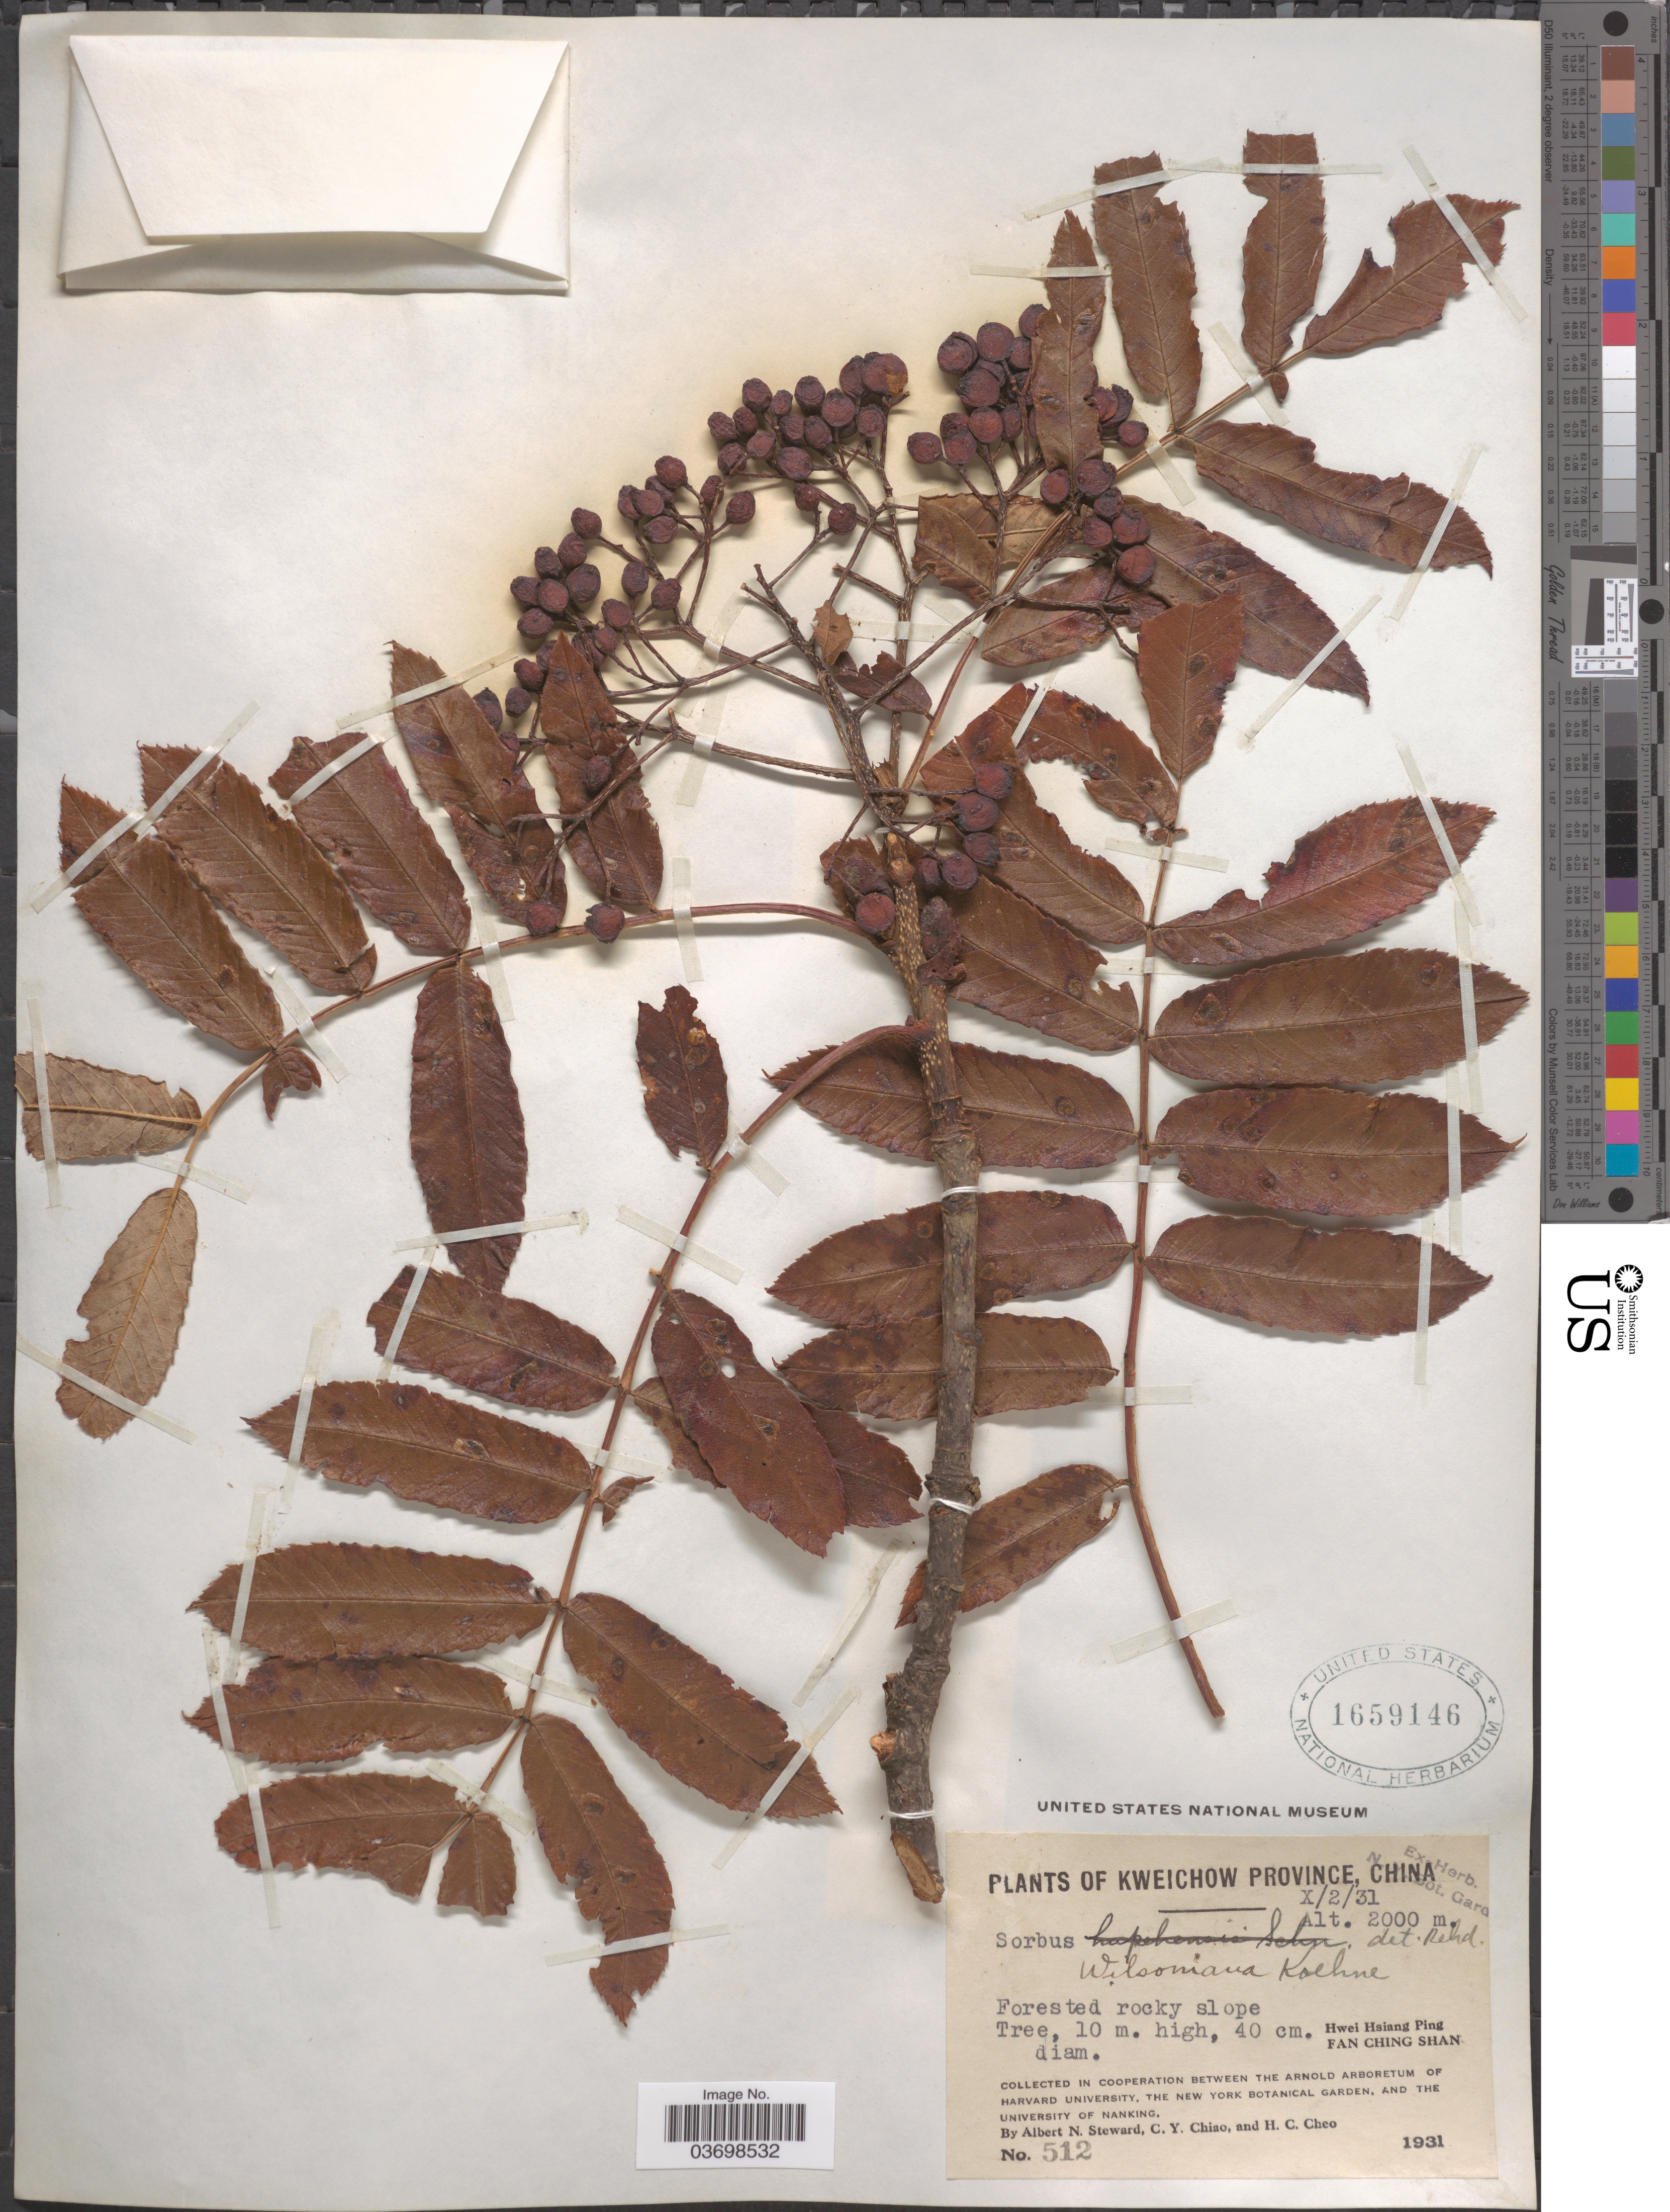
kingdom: Plantae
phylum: Tracheophyta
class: Magnoliopsida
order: Rosales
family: Rosaceae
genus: Sorbus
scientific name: Sorbus wilsoniana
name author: C.K. Schneid.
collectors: A. N. Steward, C. Y. Chiao & H. Cheo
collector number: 512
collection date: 1931-10-02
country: China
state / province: Guizhou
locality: Kweichow Province. Hwei Hsiang Ping, Fan Ching Shan.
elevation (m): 2000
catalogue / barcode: US 1659146